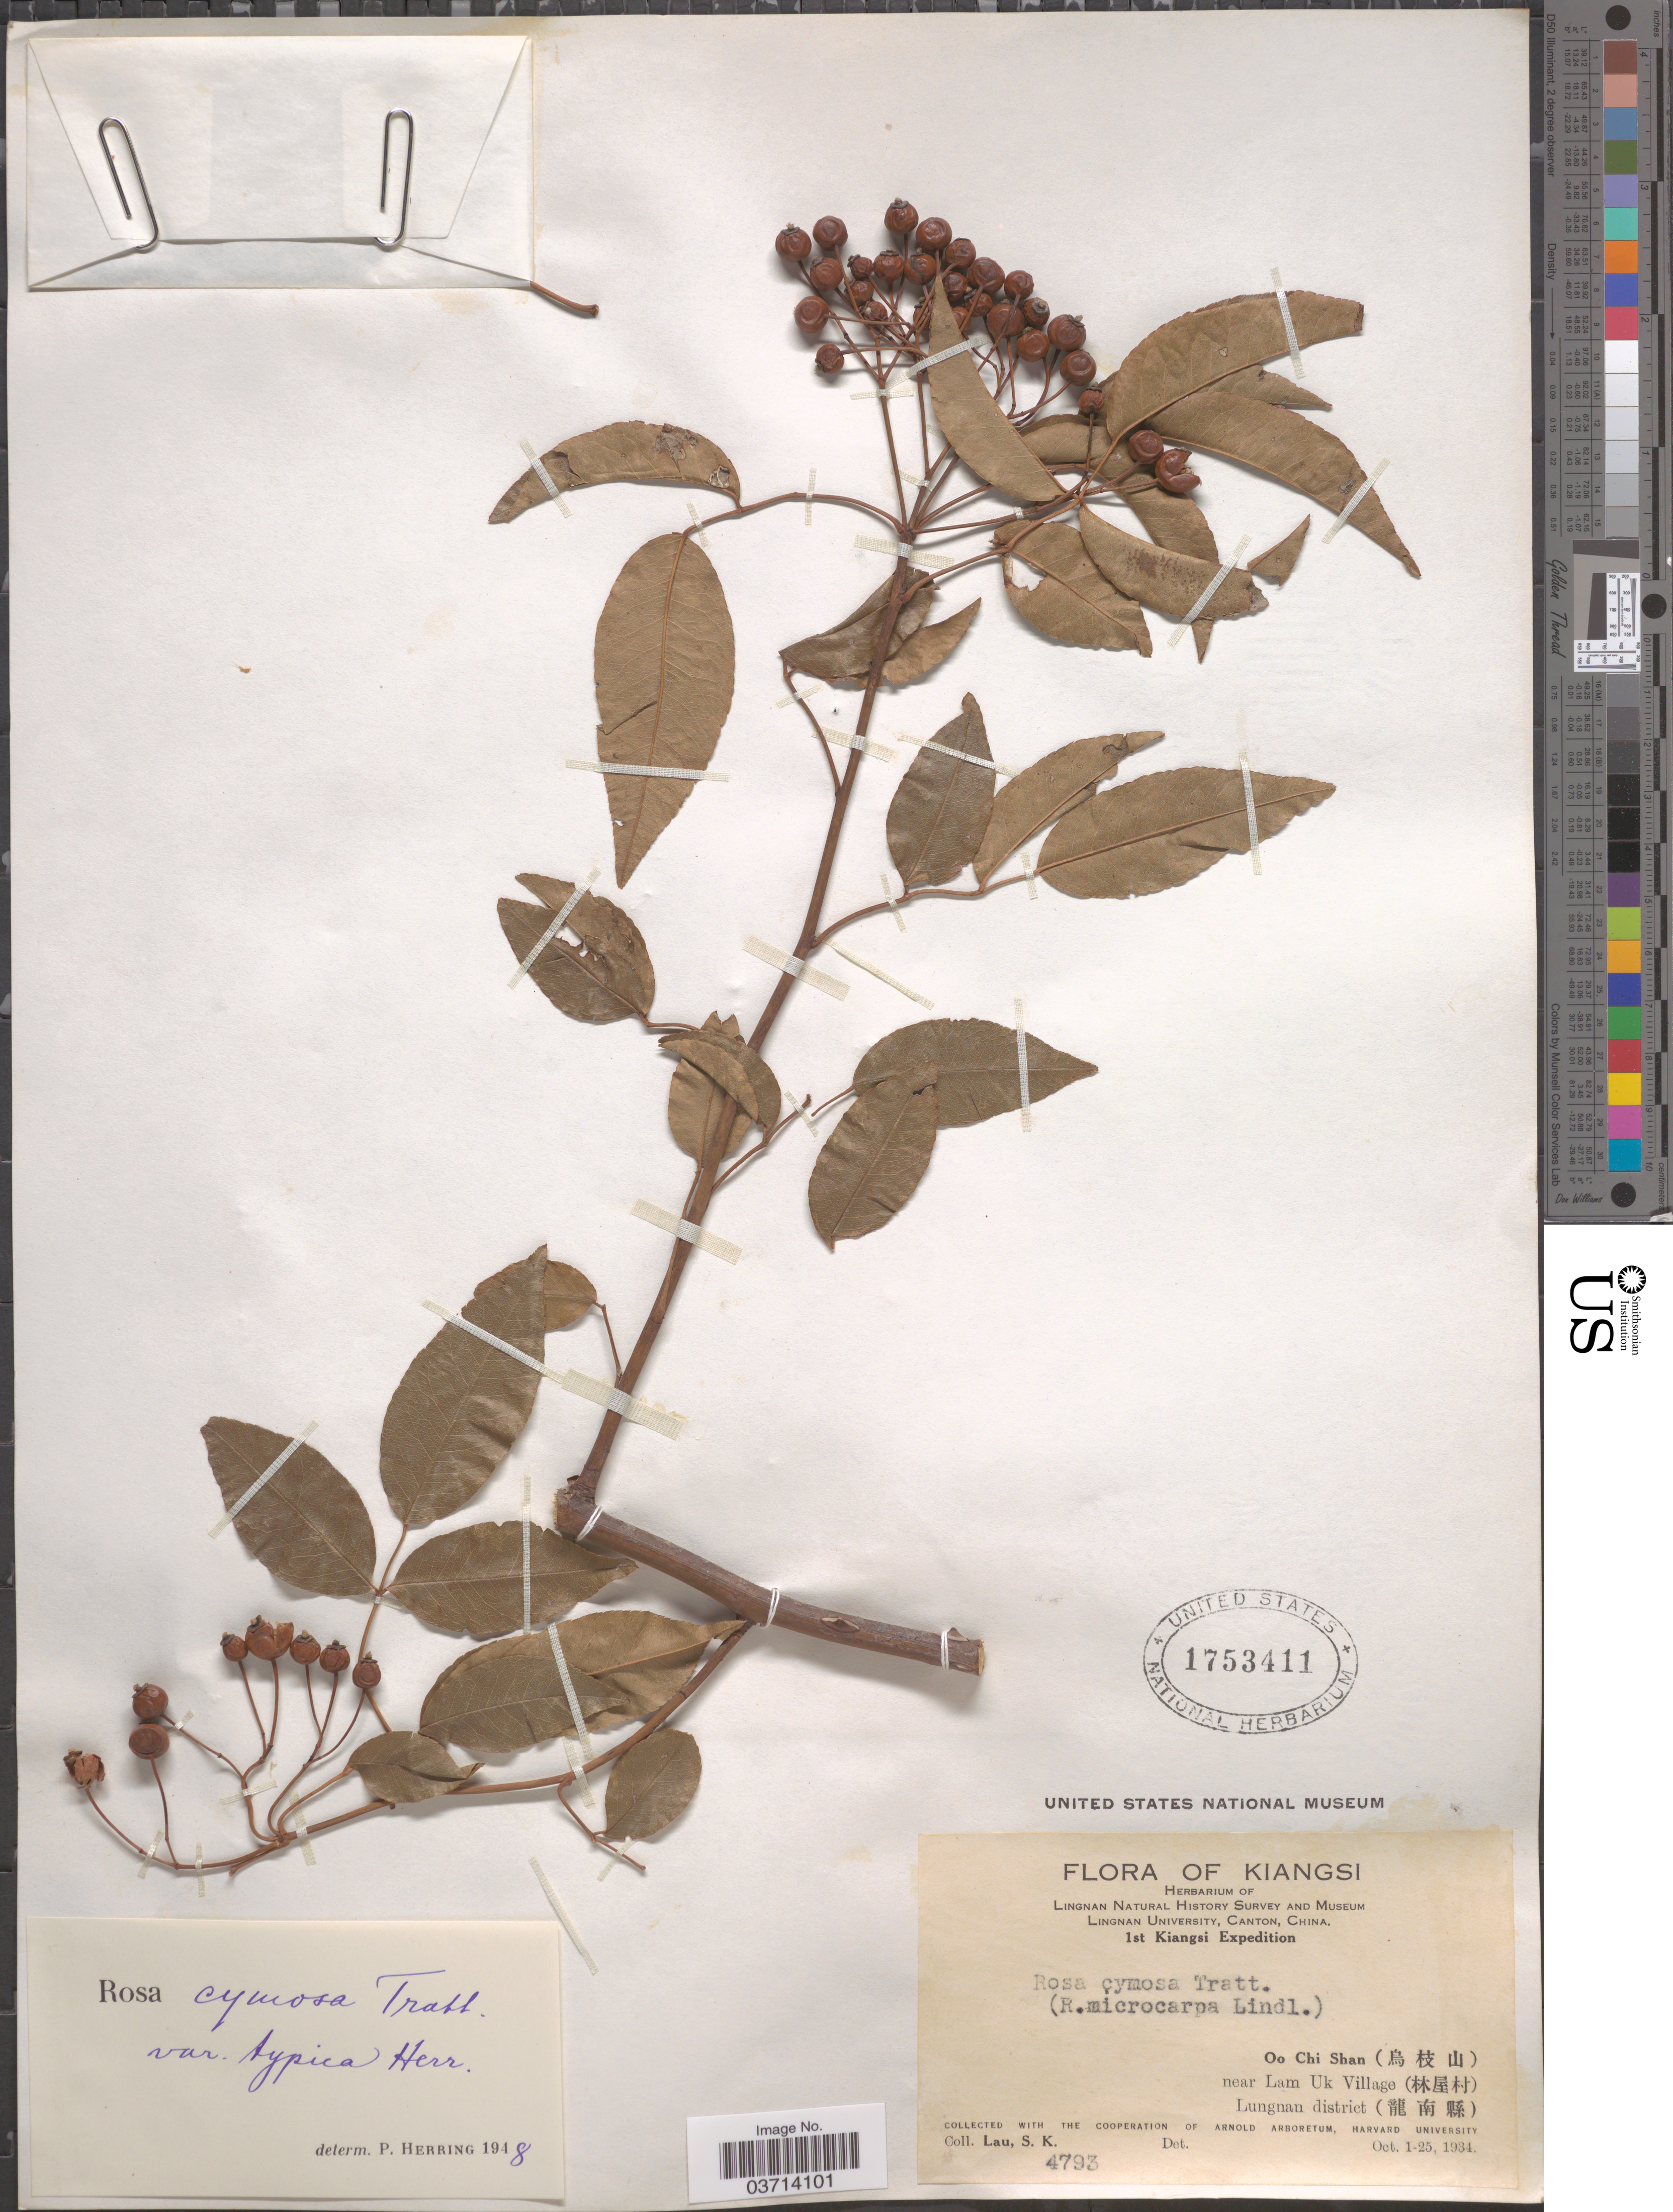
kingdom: Plantae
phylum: Tracheophyta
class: Magnoliopsida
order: Rosales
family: Rosaceae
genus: Rosa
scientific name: Rosa indica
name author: L.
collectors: S. K. Lau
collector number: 4793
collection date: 1934-10-01/1934-10-25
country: China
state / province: Jiangxi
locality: Kiangsi. Oo Chi Shan (X) near Lam Uk Village (X) Lungnan District (X).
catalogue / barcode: US 1753411